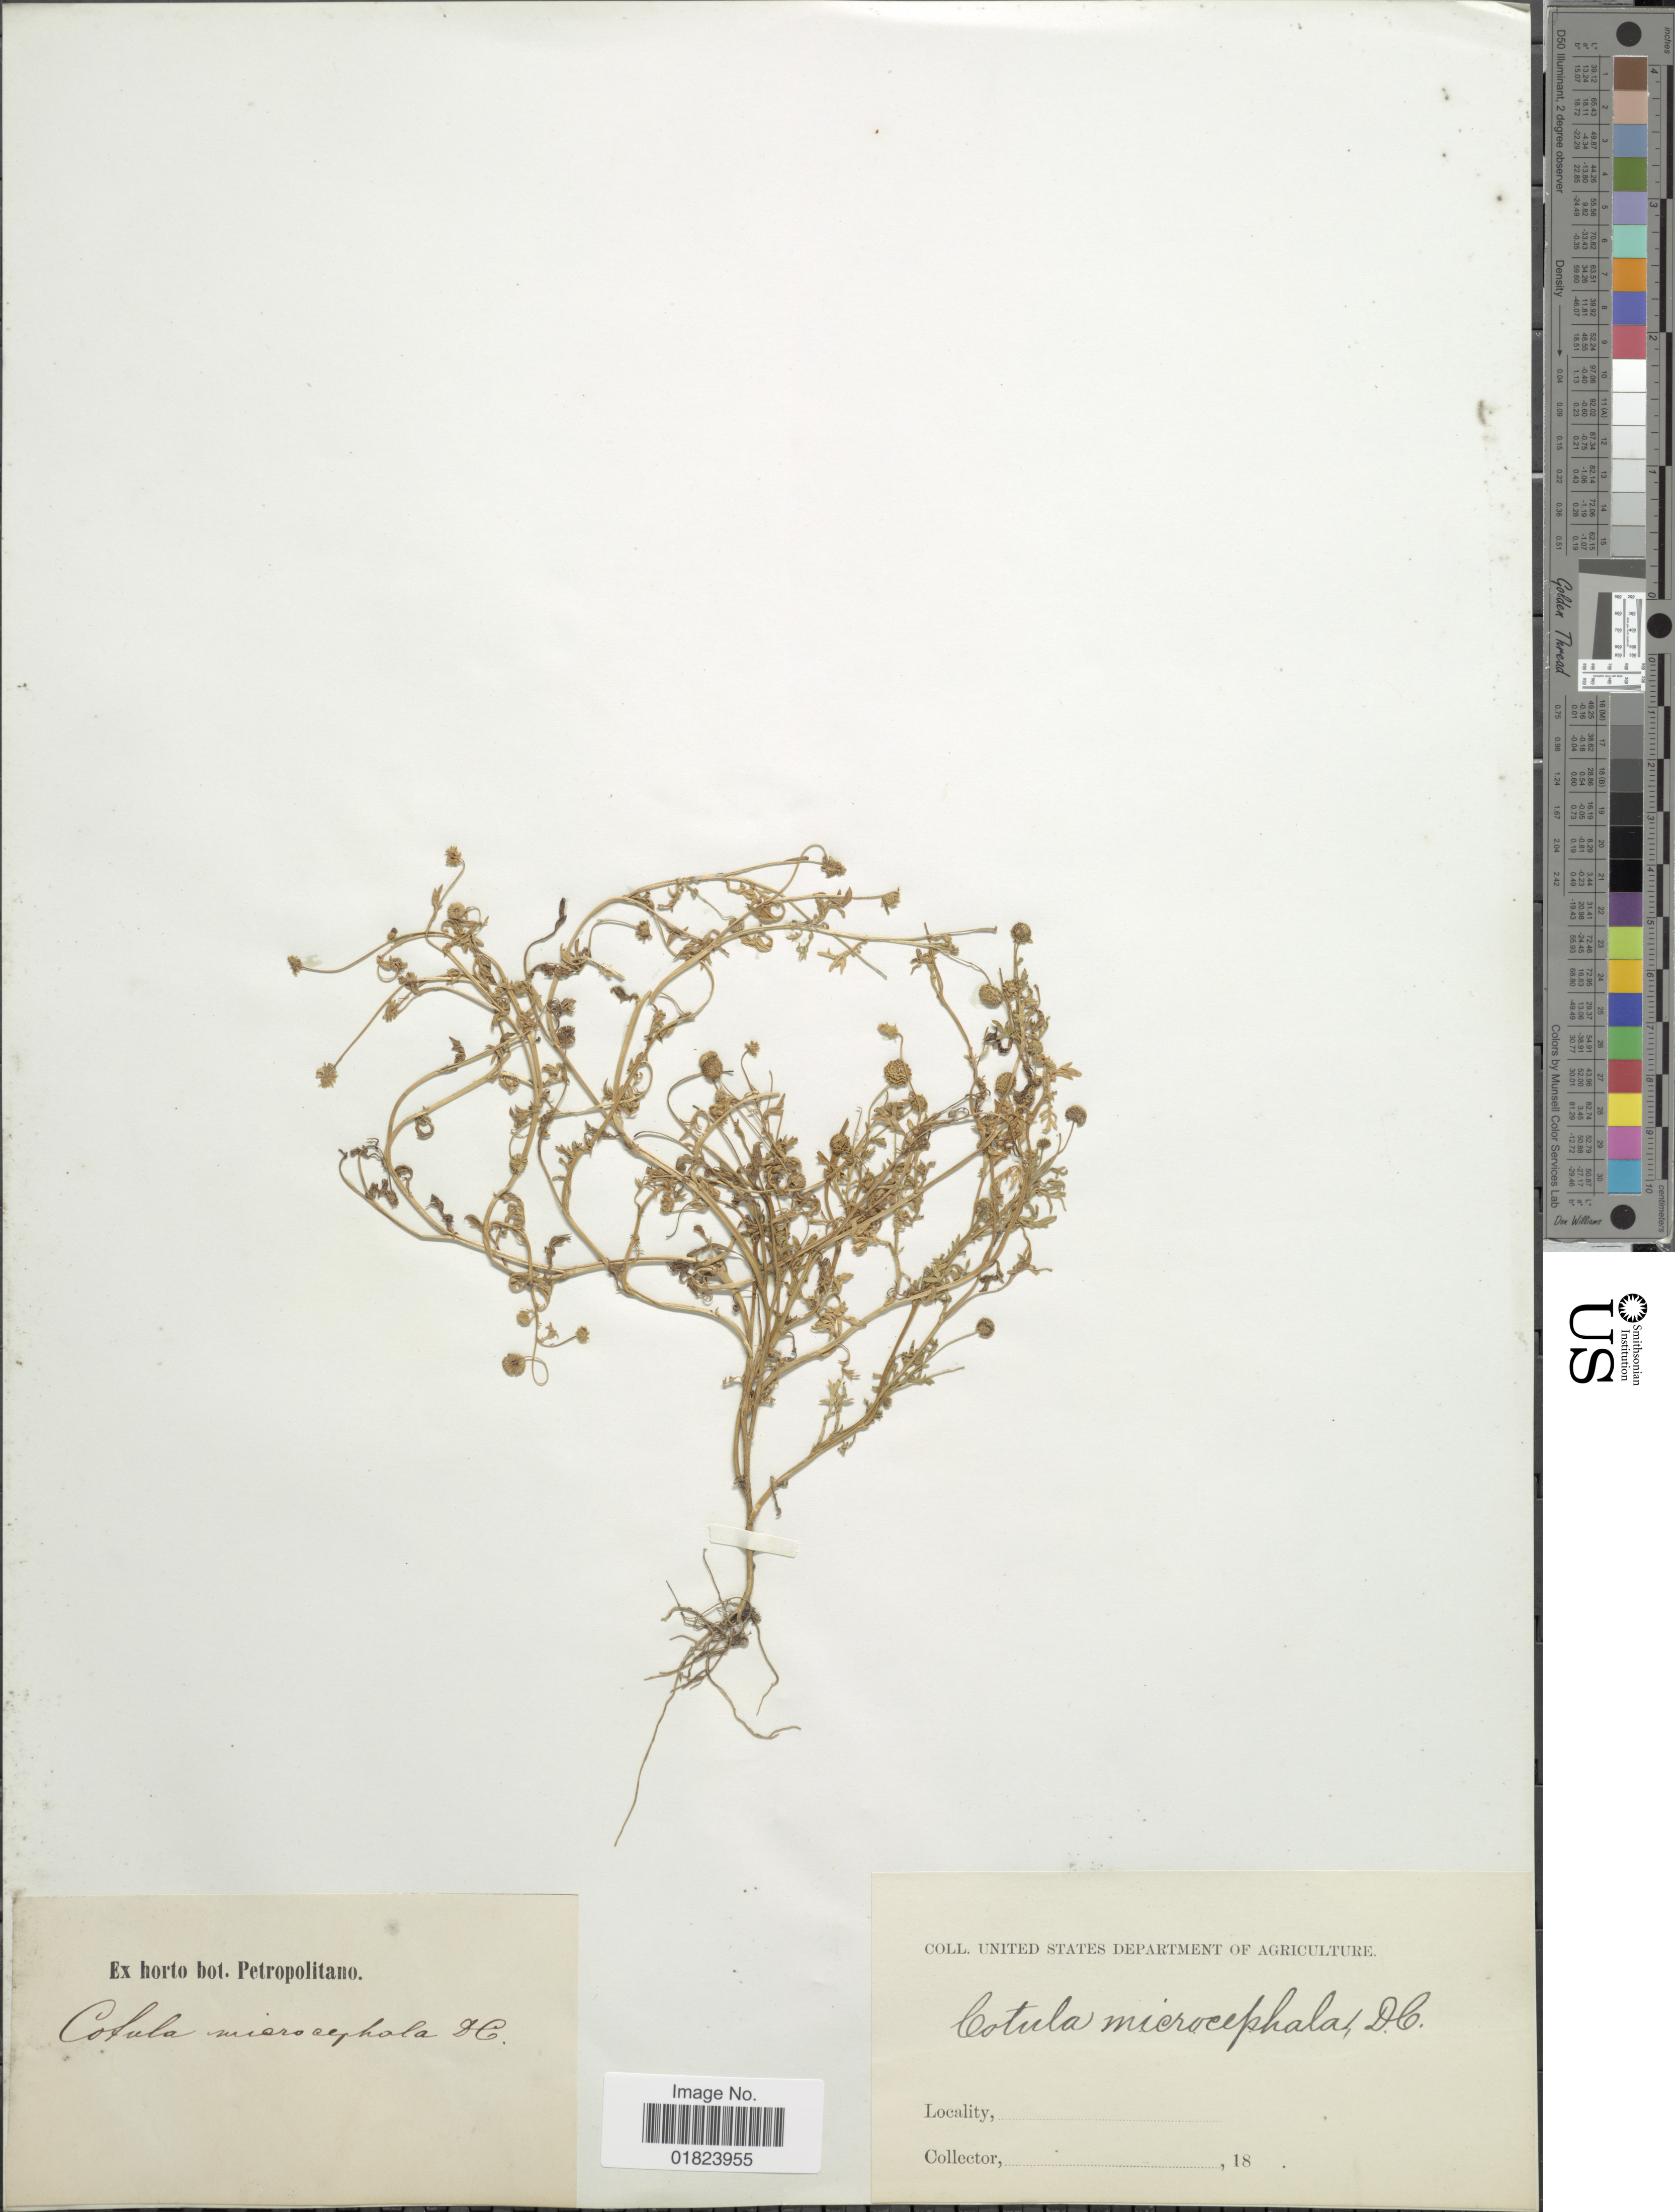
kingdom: Plantae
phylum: Tracheophyta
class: Magnoliopsida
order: Asterales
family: Asteraceae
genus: Cotula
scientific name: Cotula microcephala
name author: DC.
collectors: ex Horto Bot. Petropolitano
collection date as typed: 18